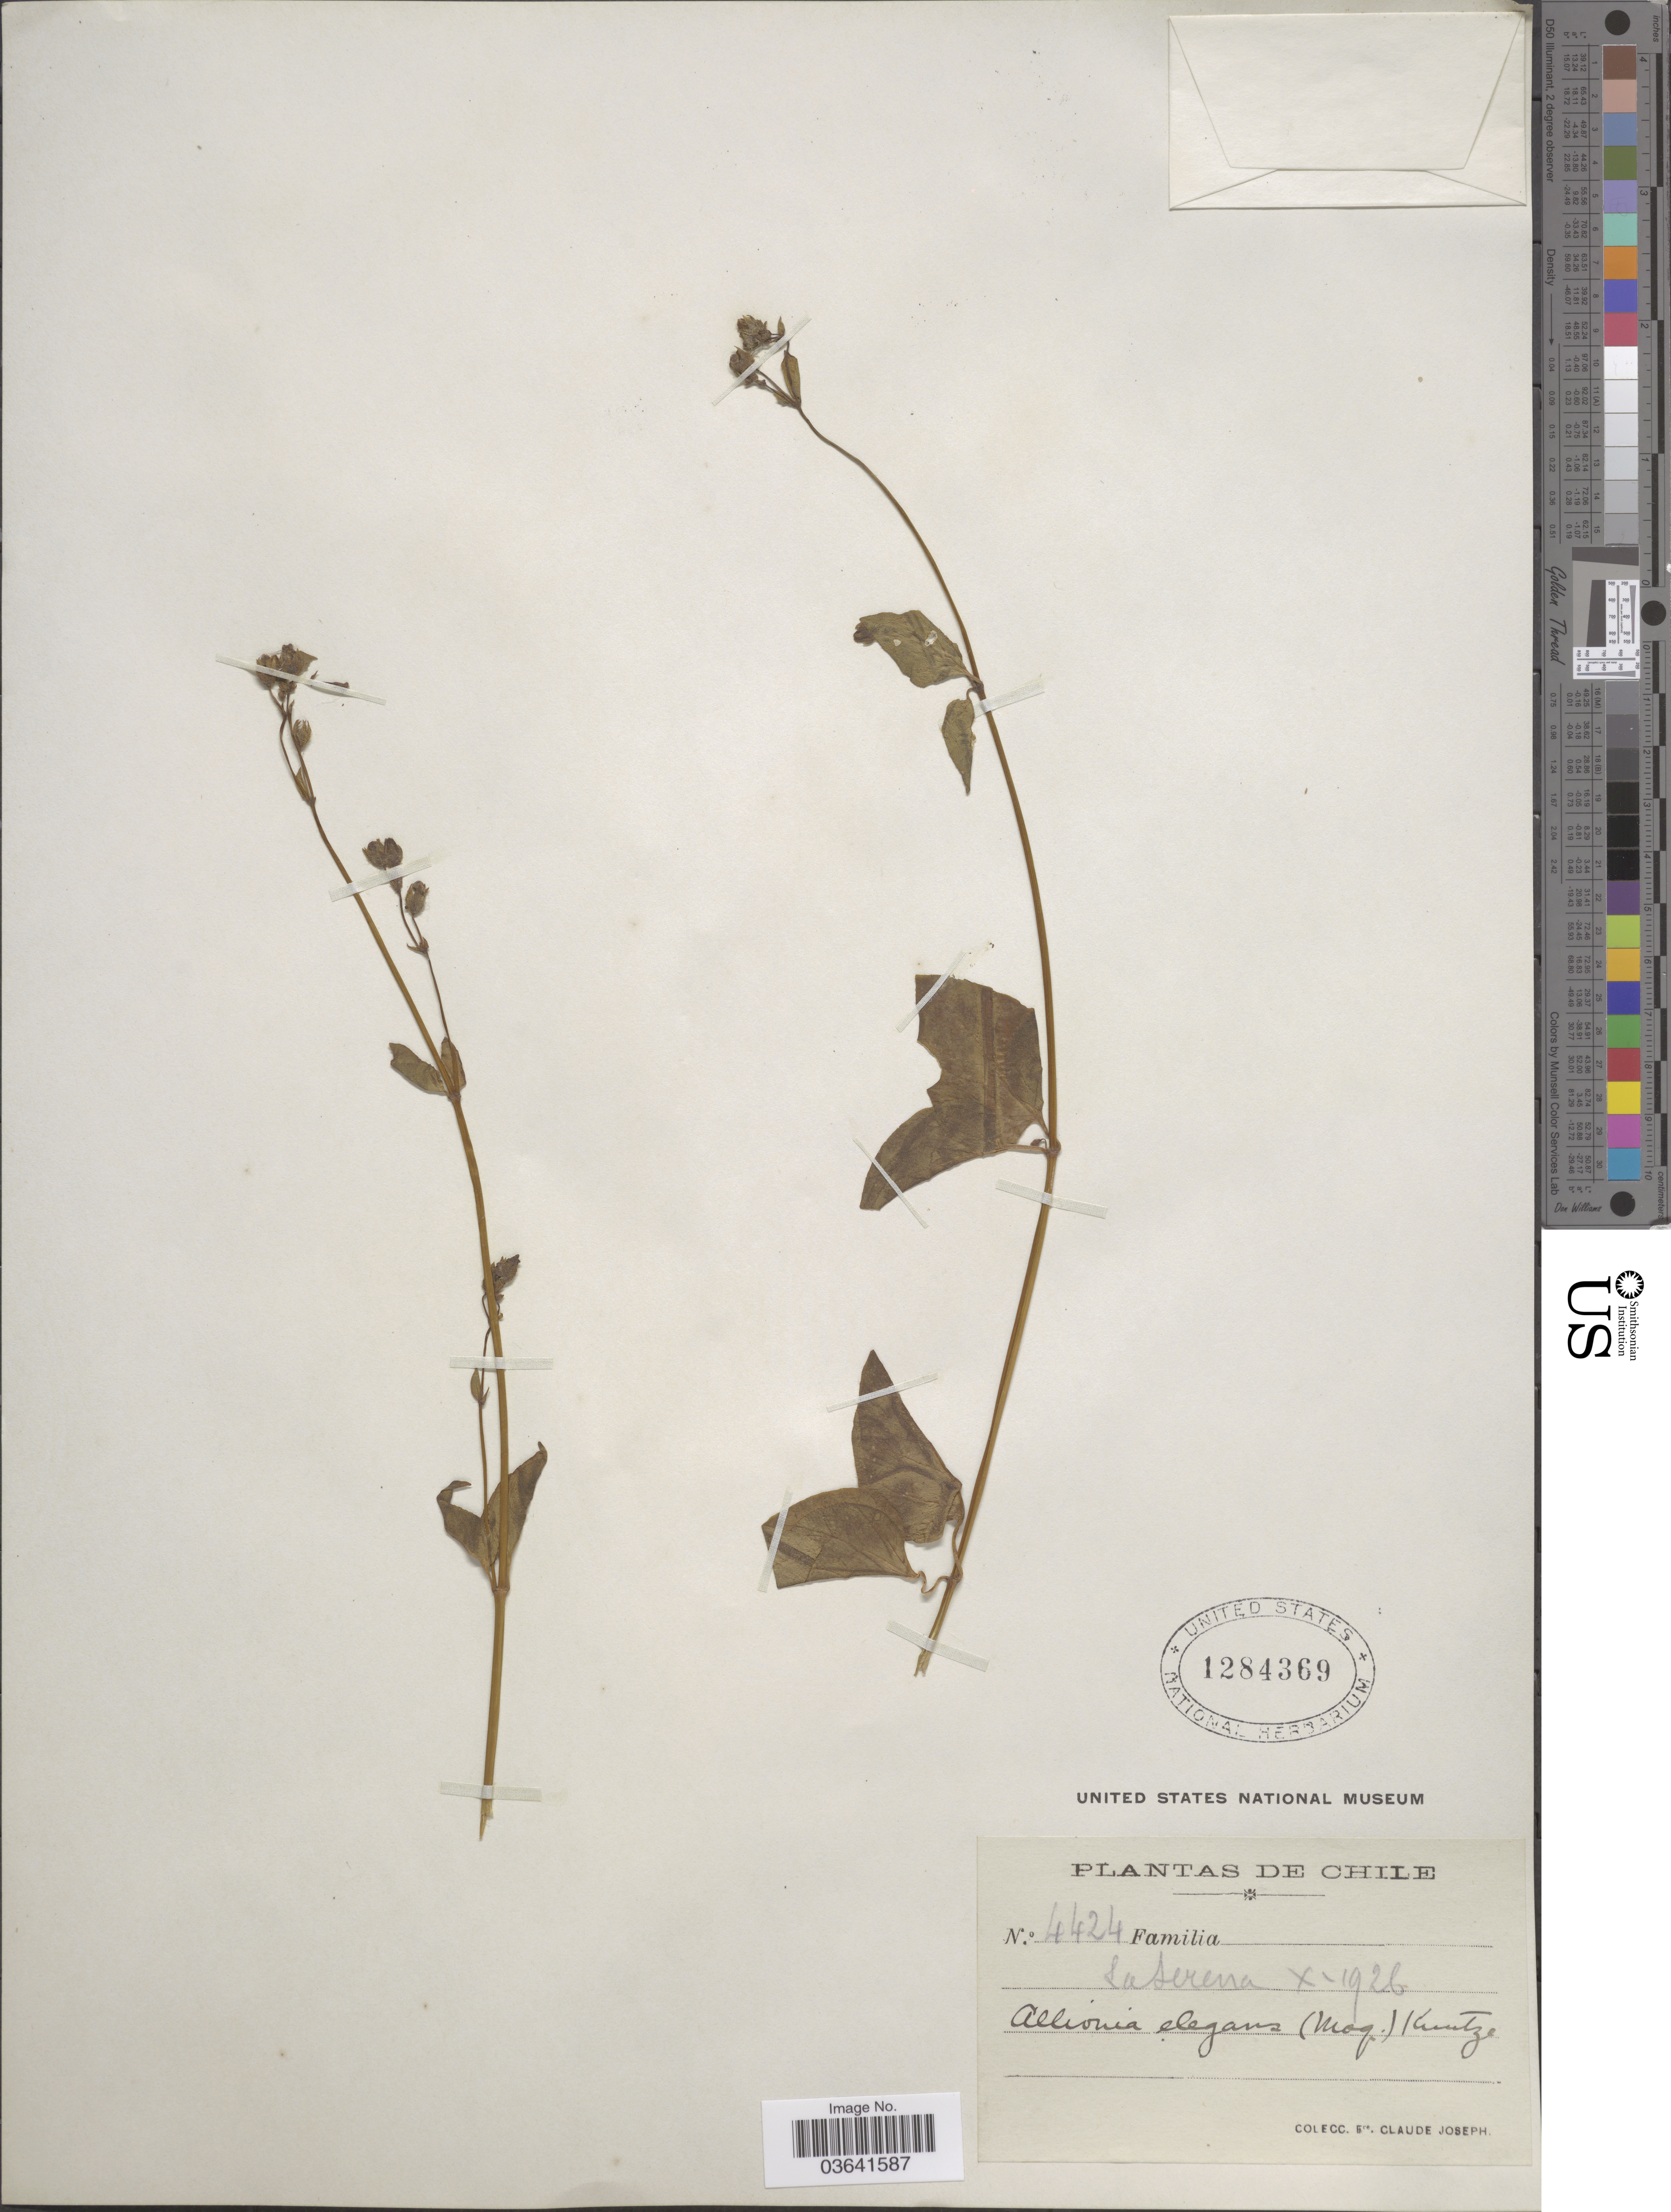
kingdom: Plantae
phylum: Tracheophyta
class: Magnoliopsida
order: Caryophyllales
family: Nyctaginaceae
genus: Mirabilis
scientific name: Mirabilis elegans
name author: (Choisy) Heimerl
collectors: Bro. Claude-Joseph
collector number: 4424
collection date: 1926-10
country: Chile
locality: La Serena.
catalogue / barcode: US 1284369